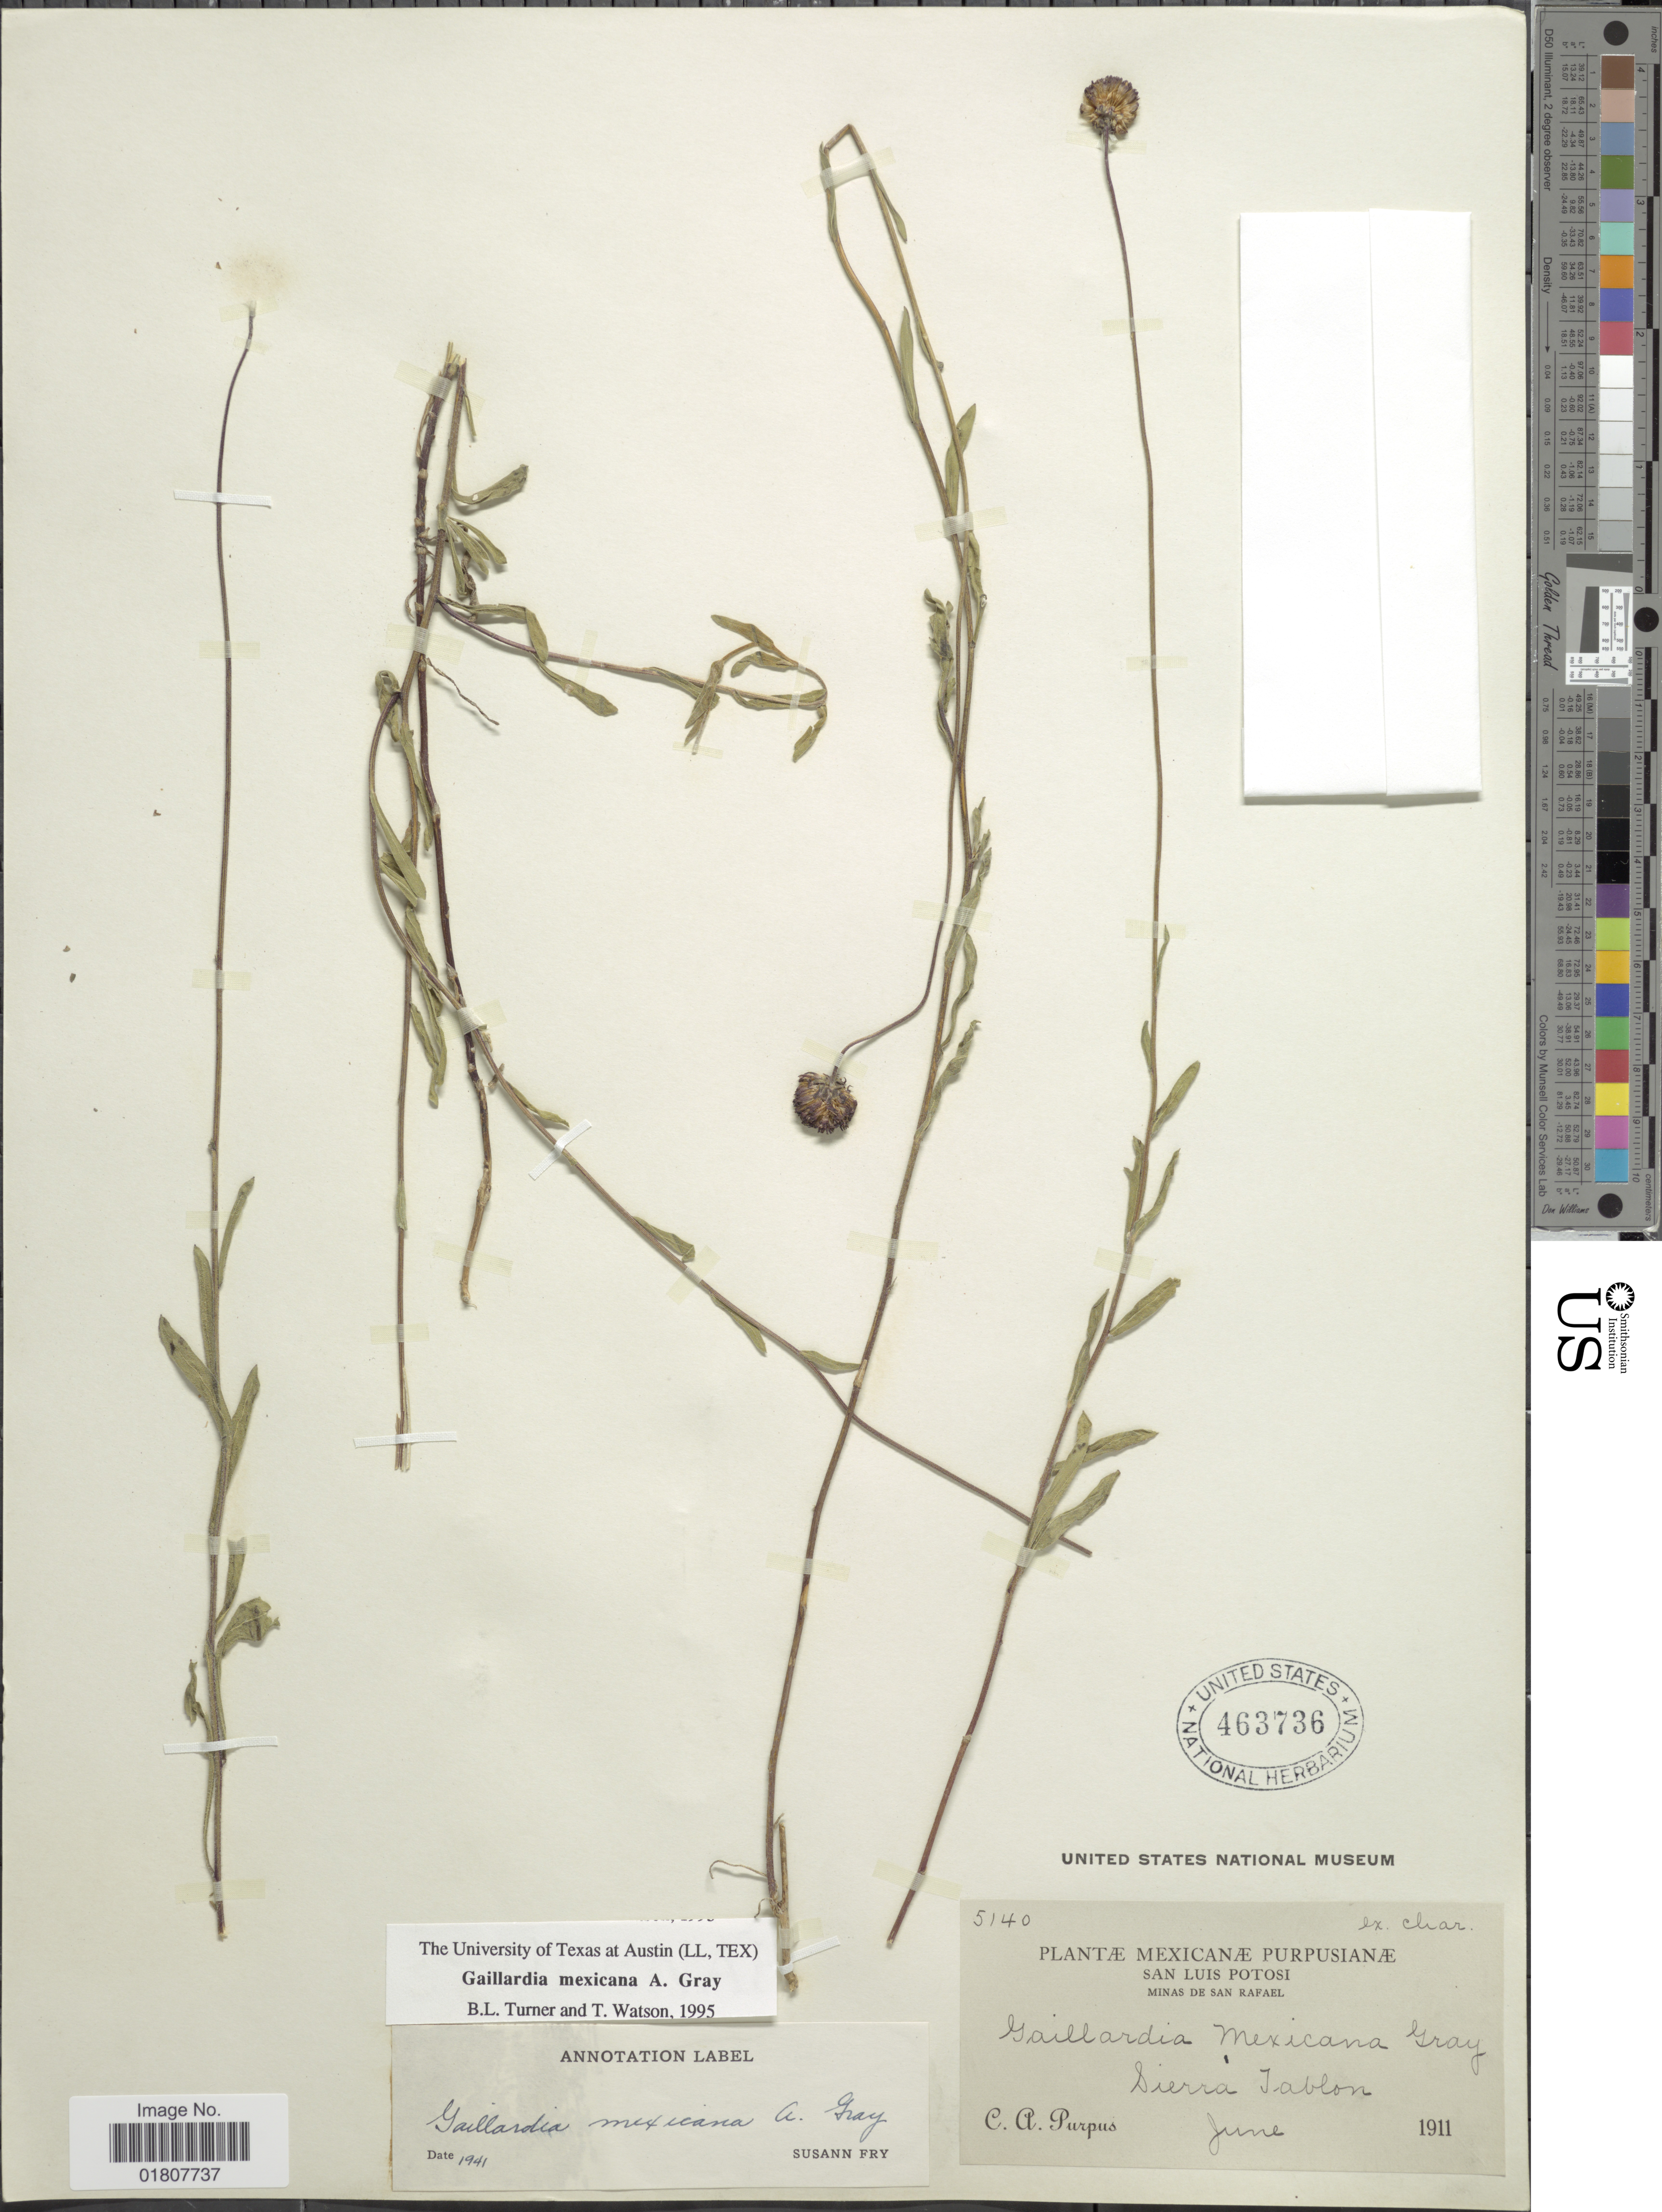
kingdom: Plantae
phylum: Tracheophyta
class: Magnoliopsida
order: Asterales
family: Asteraceae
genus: Gaillardia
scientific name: Gaillardia mexicana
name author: A. Gray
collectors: C. A. Purpus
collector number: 5140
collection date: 1911-06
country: Mexico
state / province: San Luis Potosí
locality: Minas de San Rafael. Sierra Tablon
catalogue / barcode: US 463736